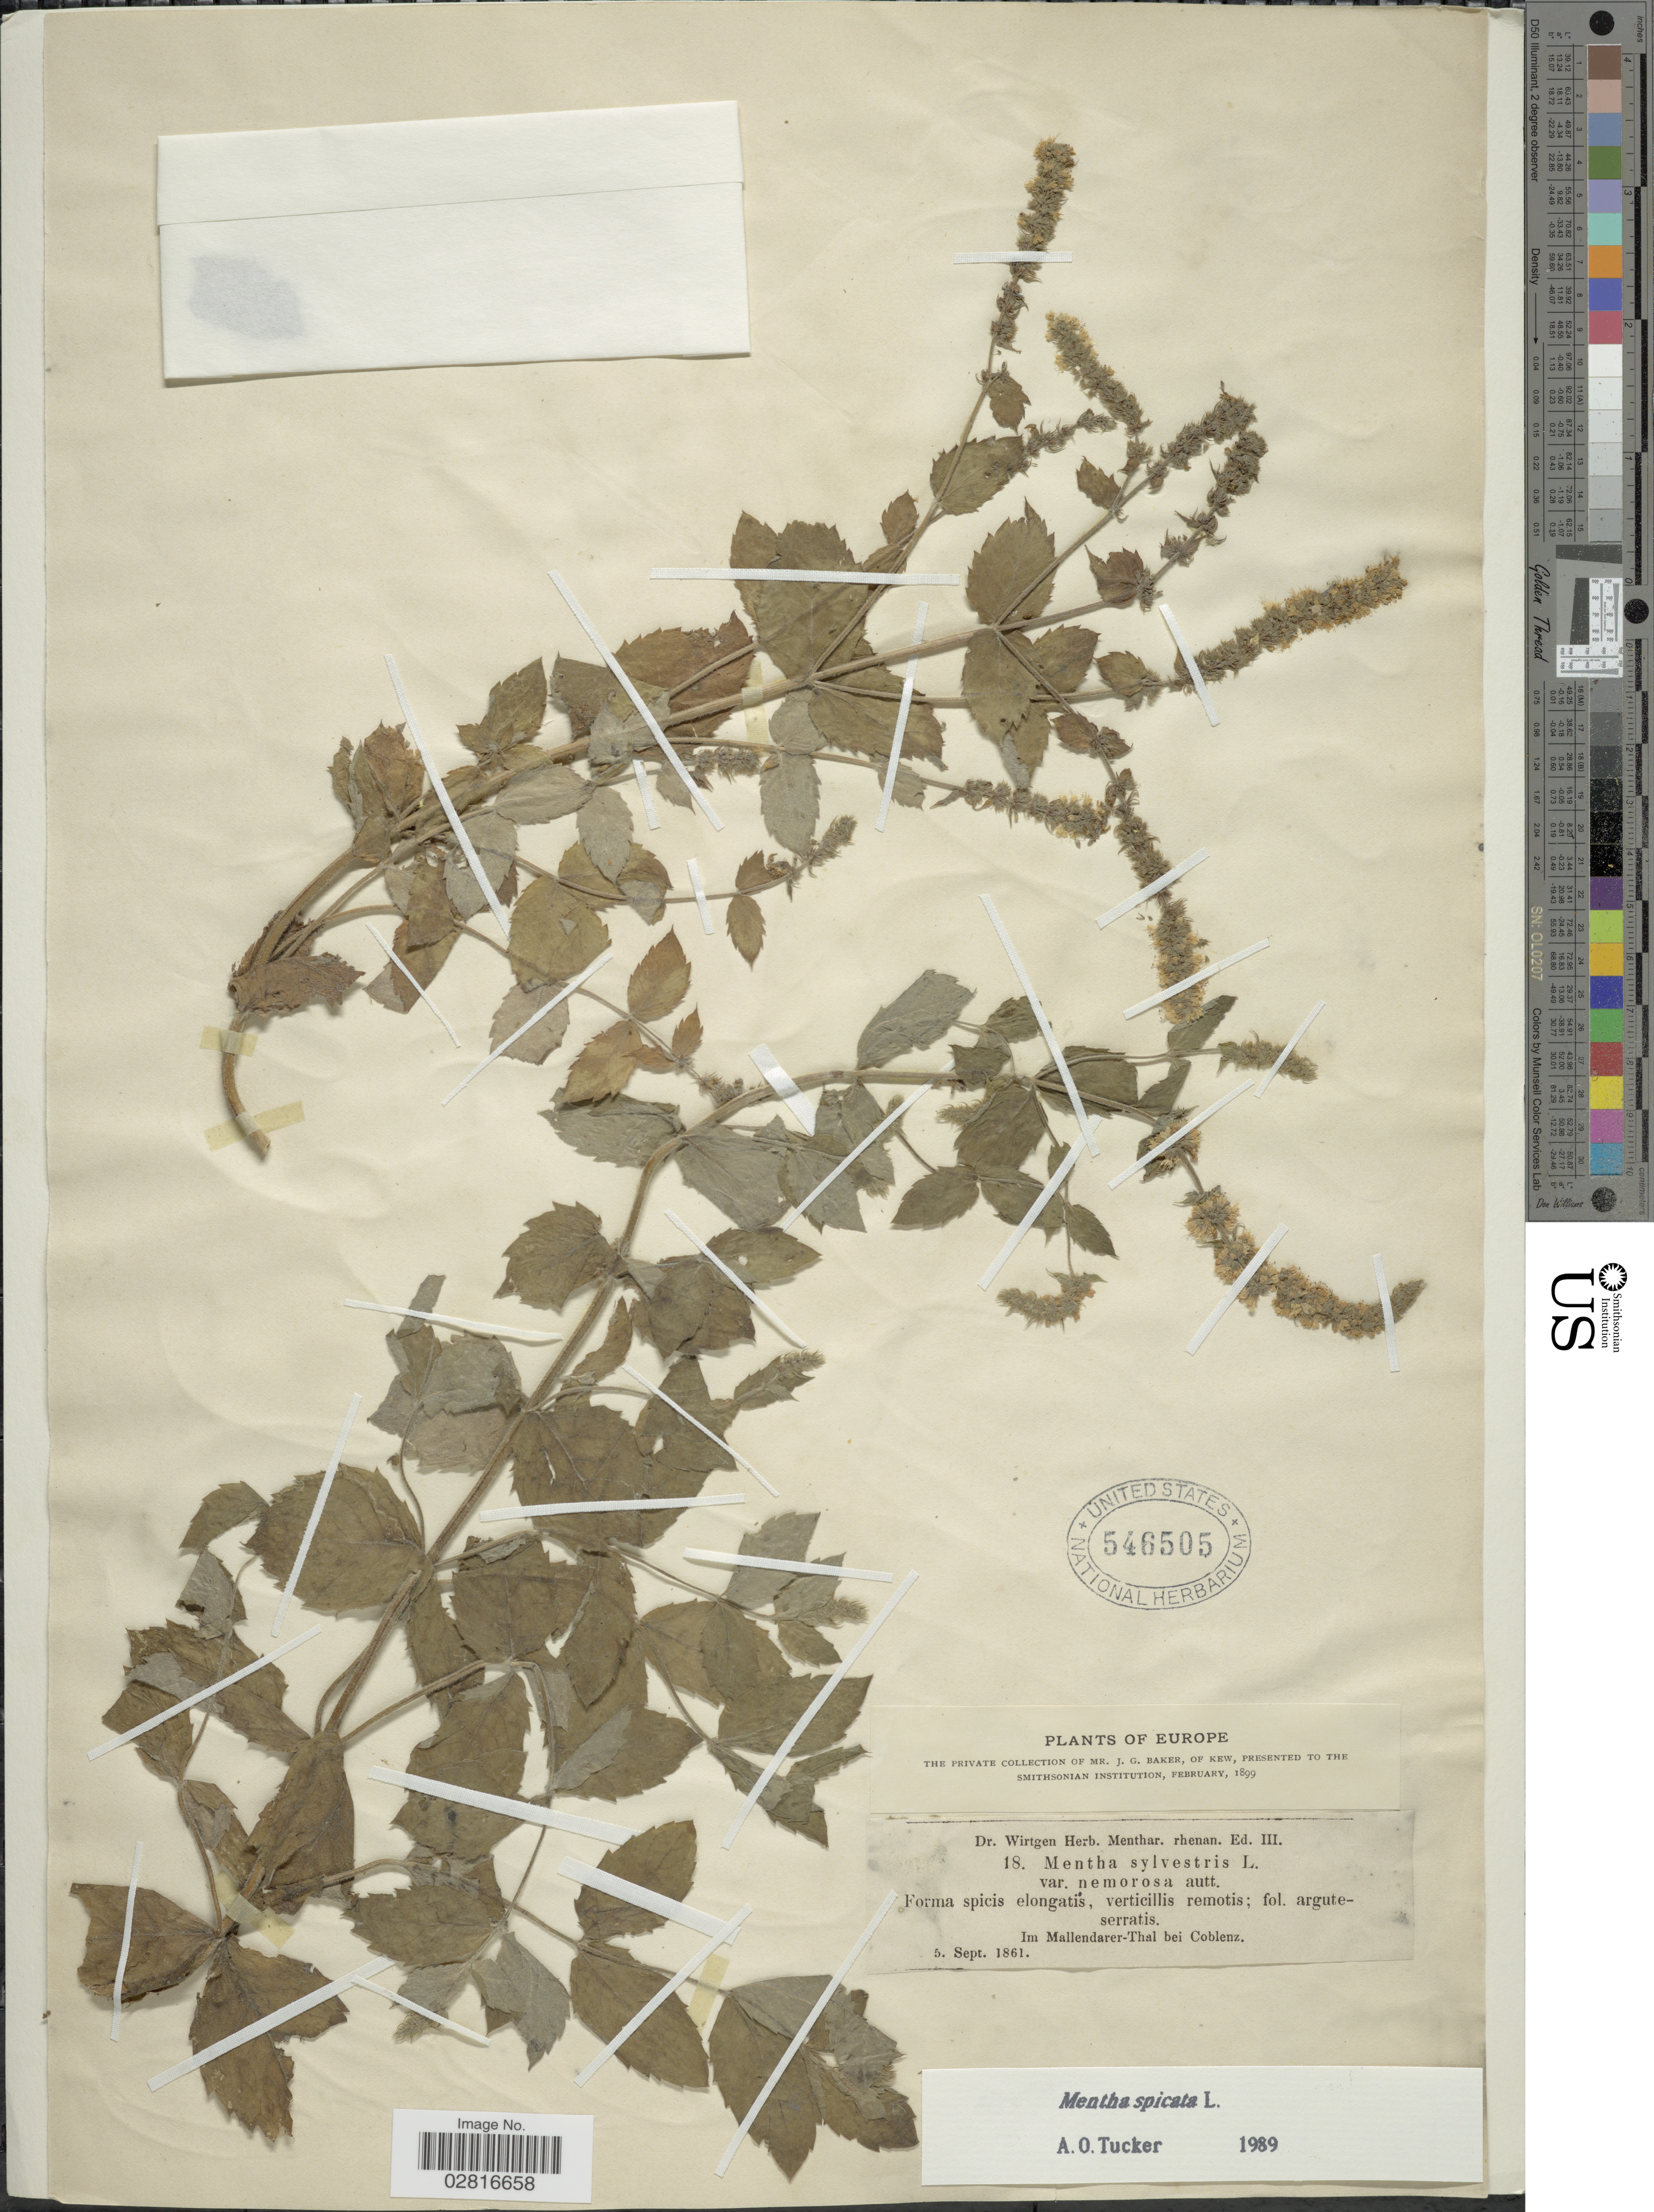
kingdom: Plantae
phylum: Tracheophyta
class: Magnoliopsida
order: Lamiales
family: Lamiaceae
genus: Mentha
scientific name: Mentha spicata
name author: L.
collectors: J. G. Baker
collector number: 18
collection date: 1861-09-05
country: Germany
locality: Europe. Im Mallendarer-Thal bei Coblenz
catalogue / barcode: US 546505